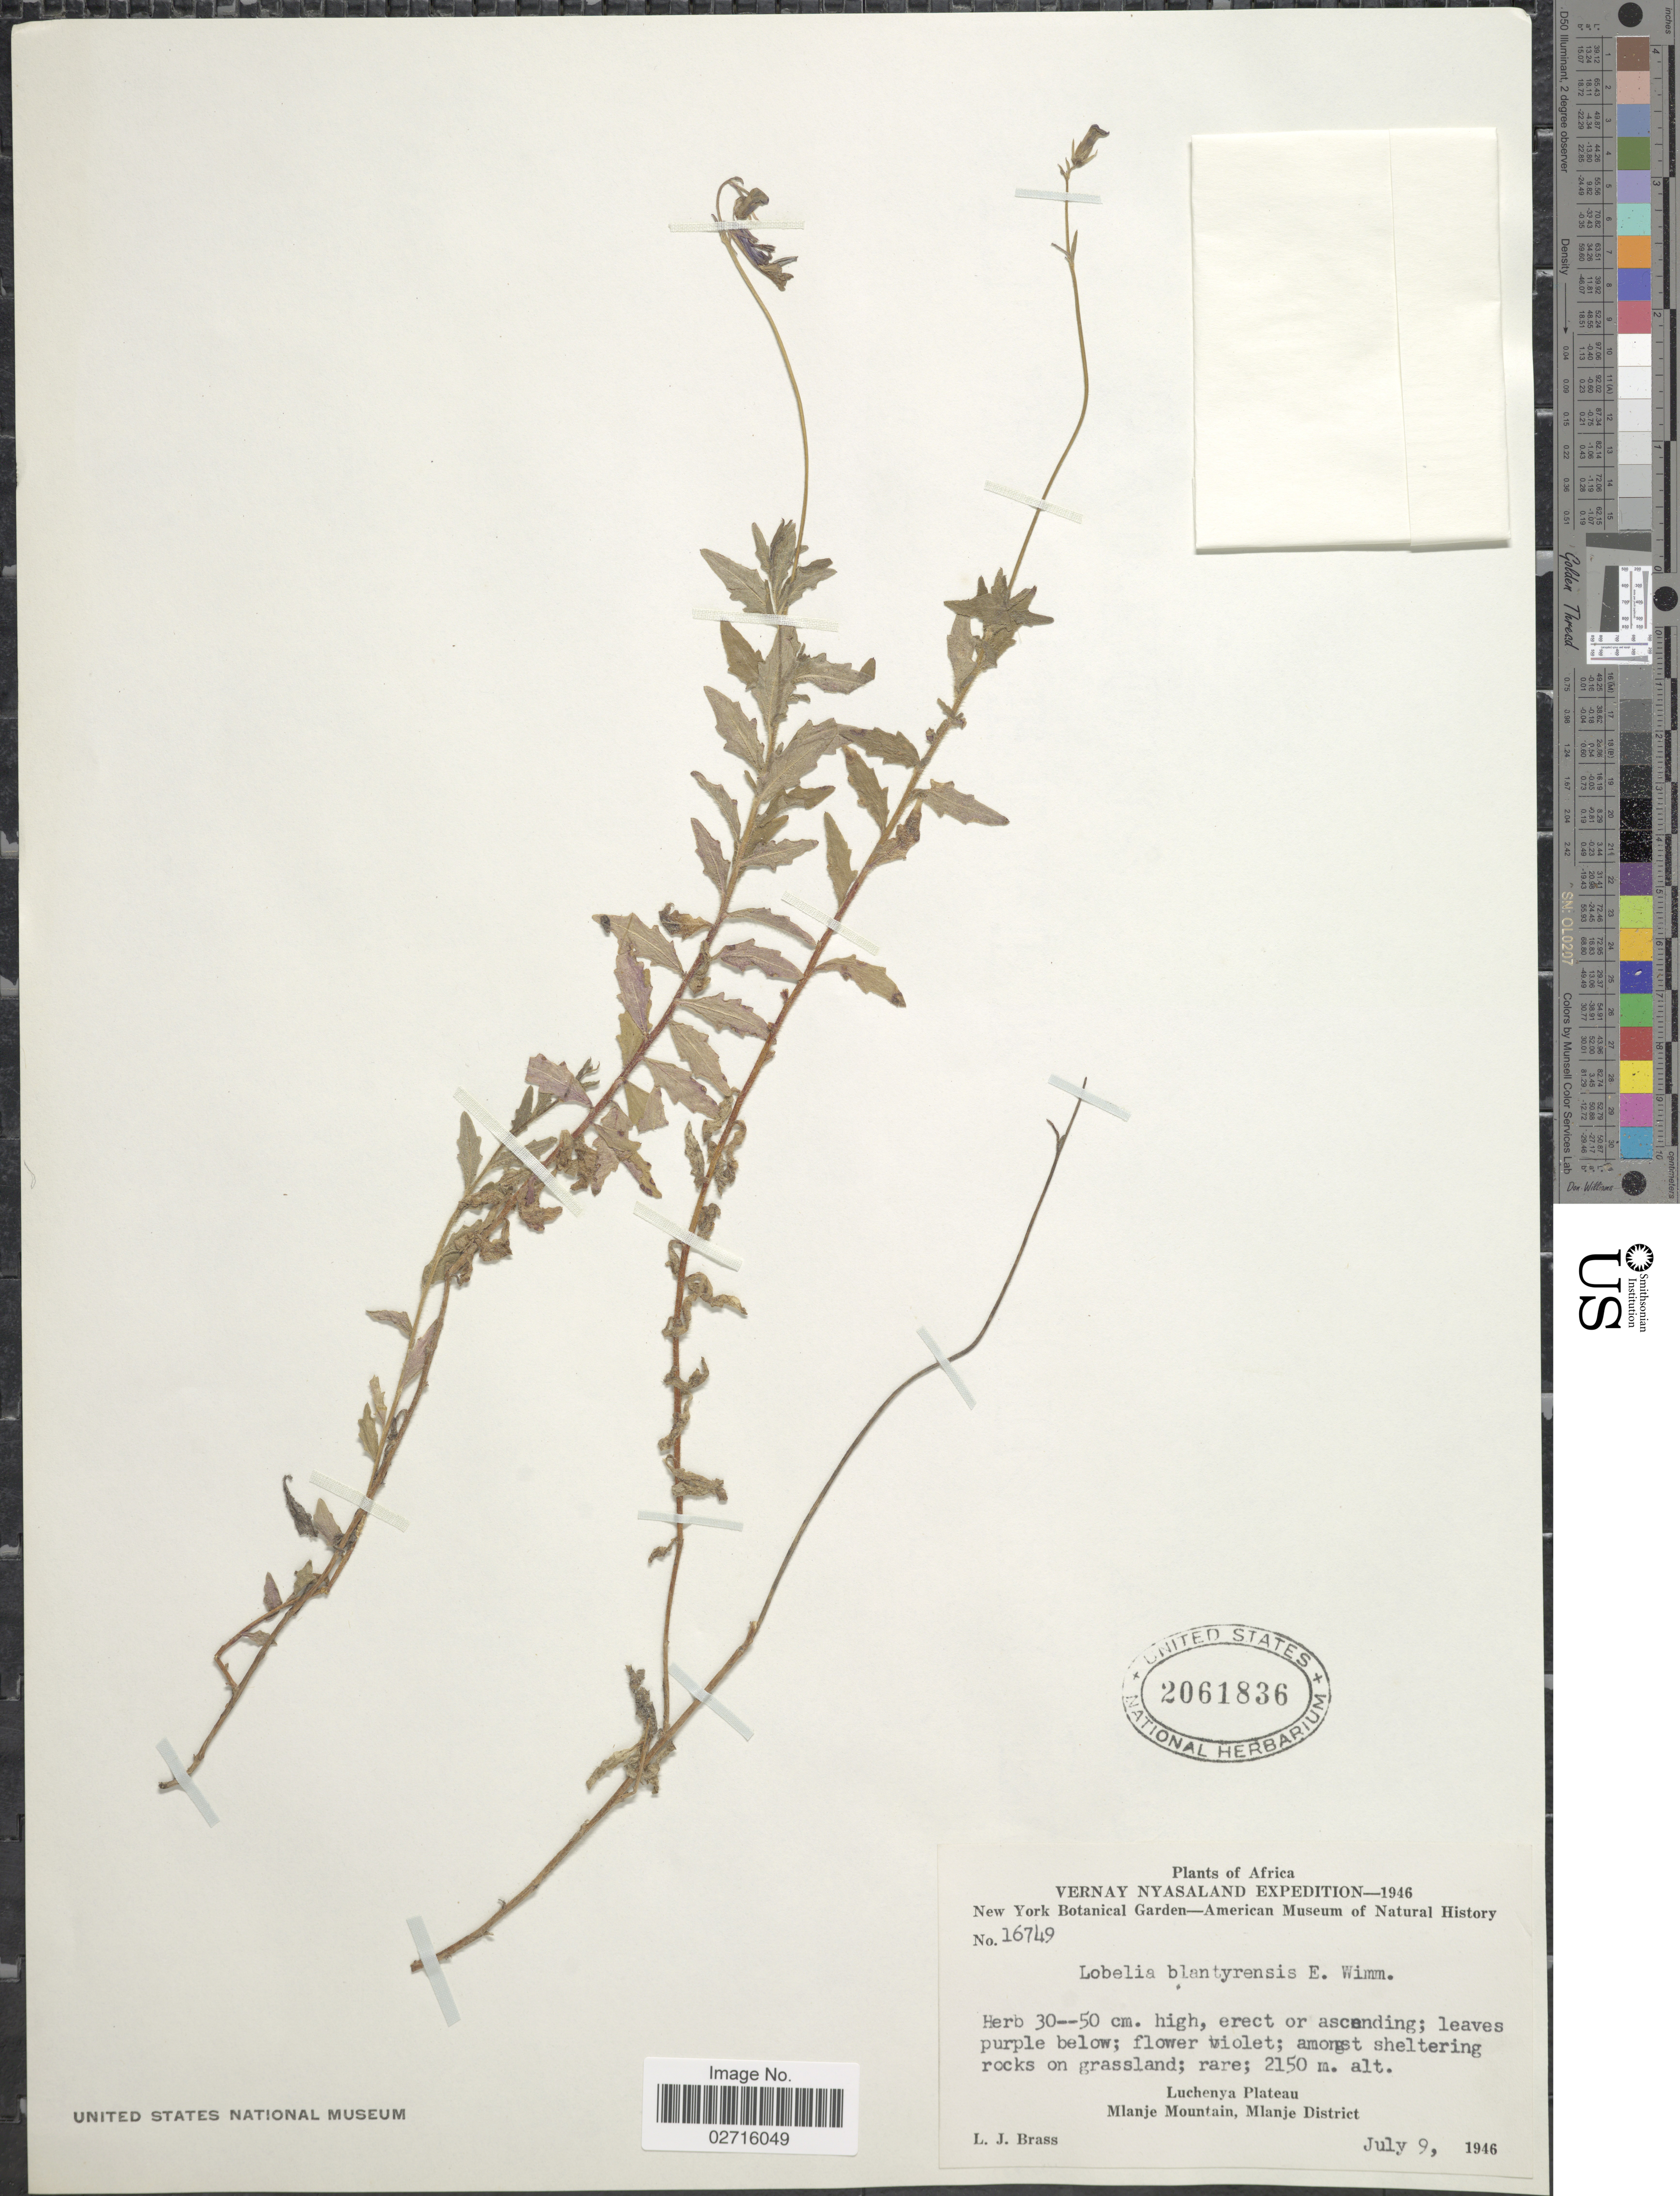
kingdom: Plantae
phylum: Tracheophyta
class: Magnoliopsida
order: Asterales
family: Campanulaceae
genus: Lobelia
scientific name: Lobelia blantyrensis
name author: E. Wimm.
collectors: L. J. Brass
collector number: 16749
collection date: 1946-07-09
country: Malawi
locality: Vernay Nyasaland, Luchenya Plateau, Mlanje Mountain, Mlanje District.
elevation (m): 2150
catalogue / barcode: US 2061836